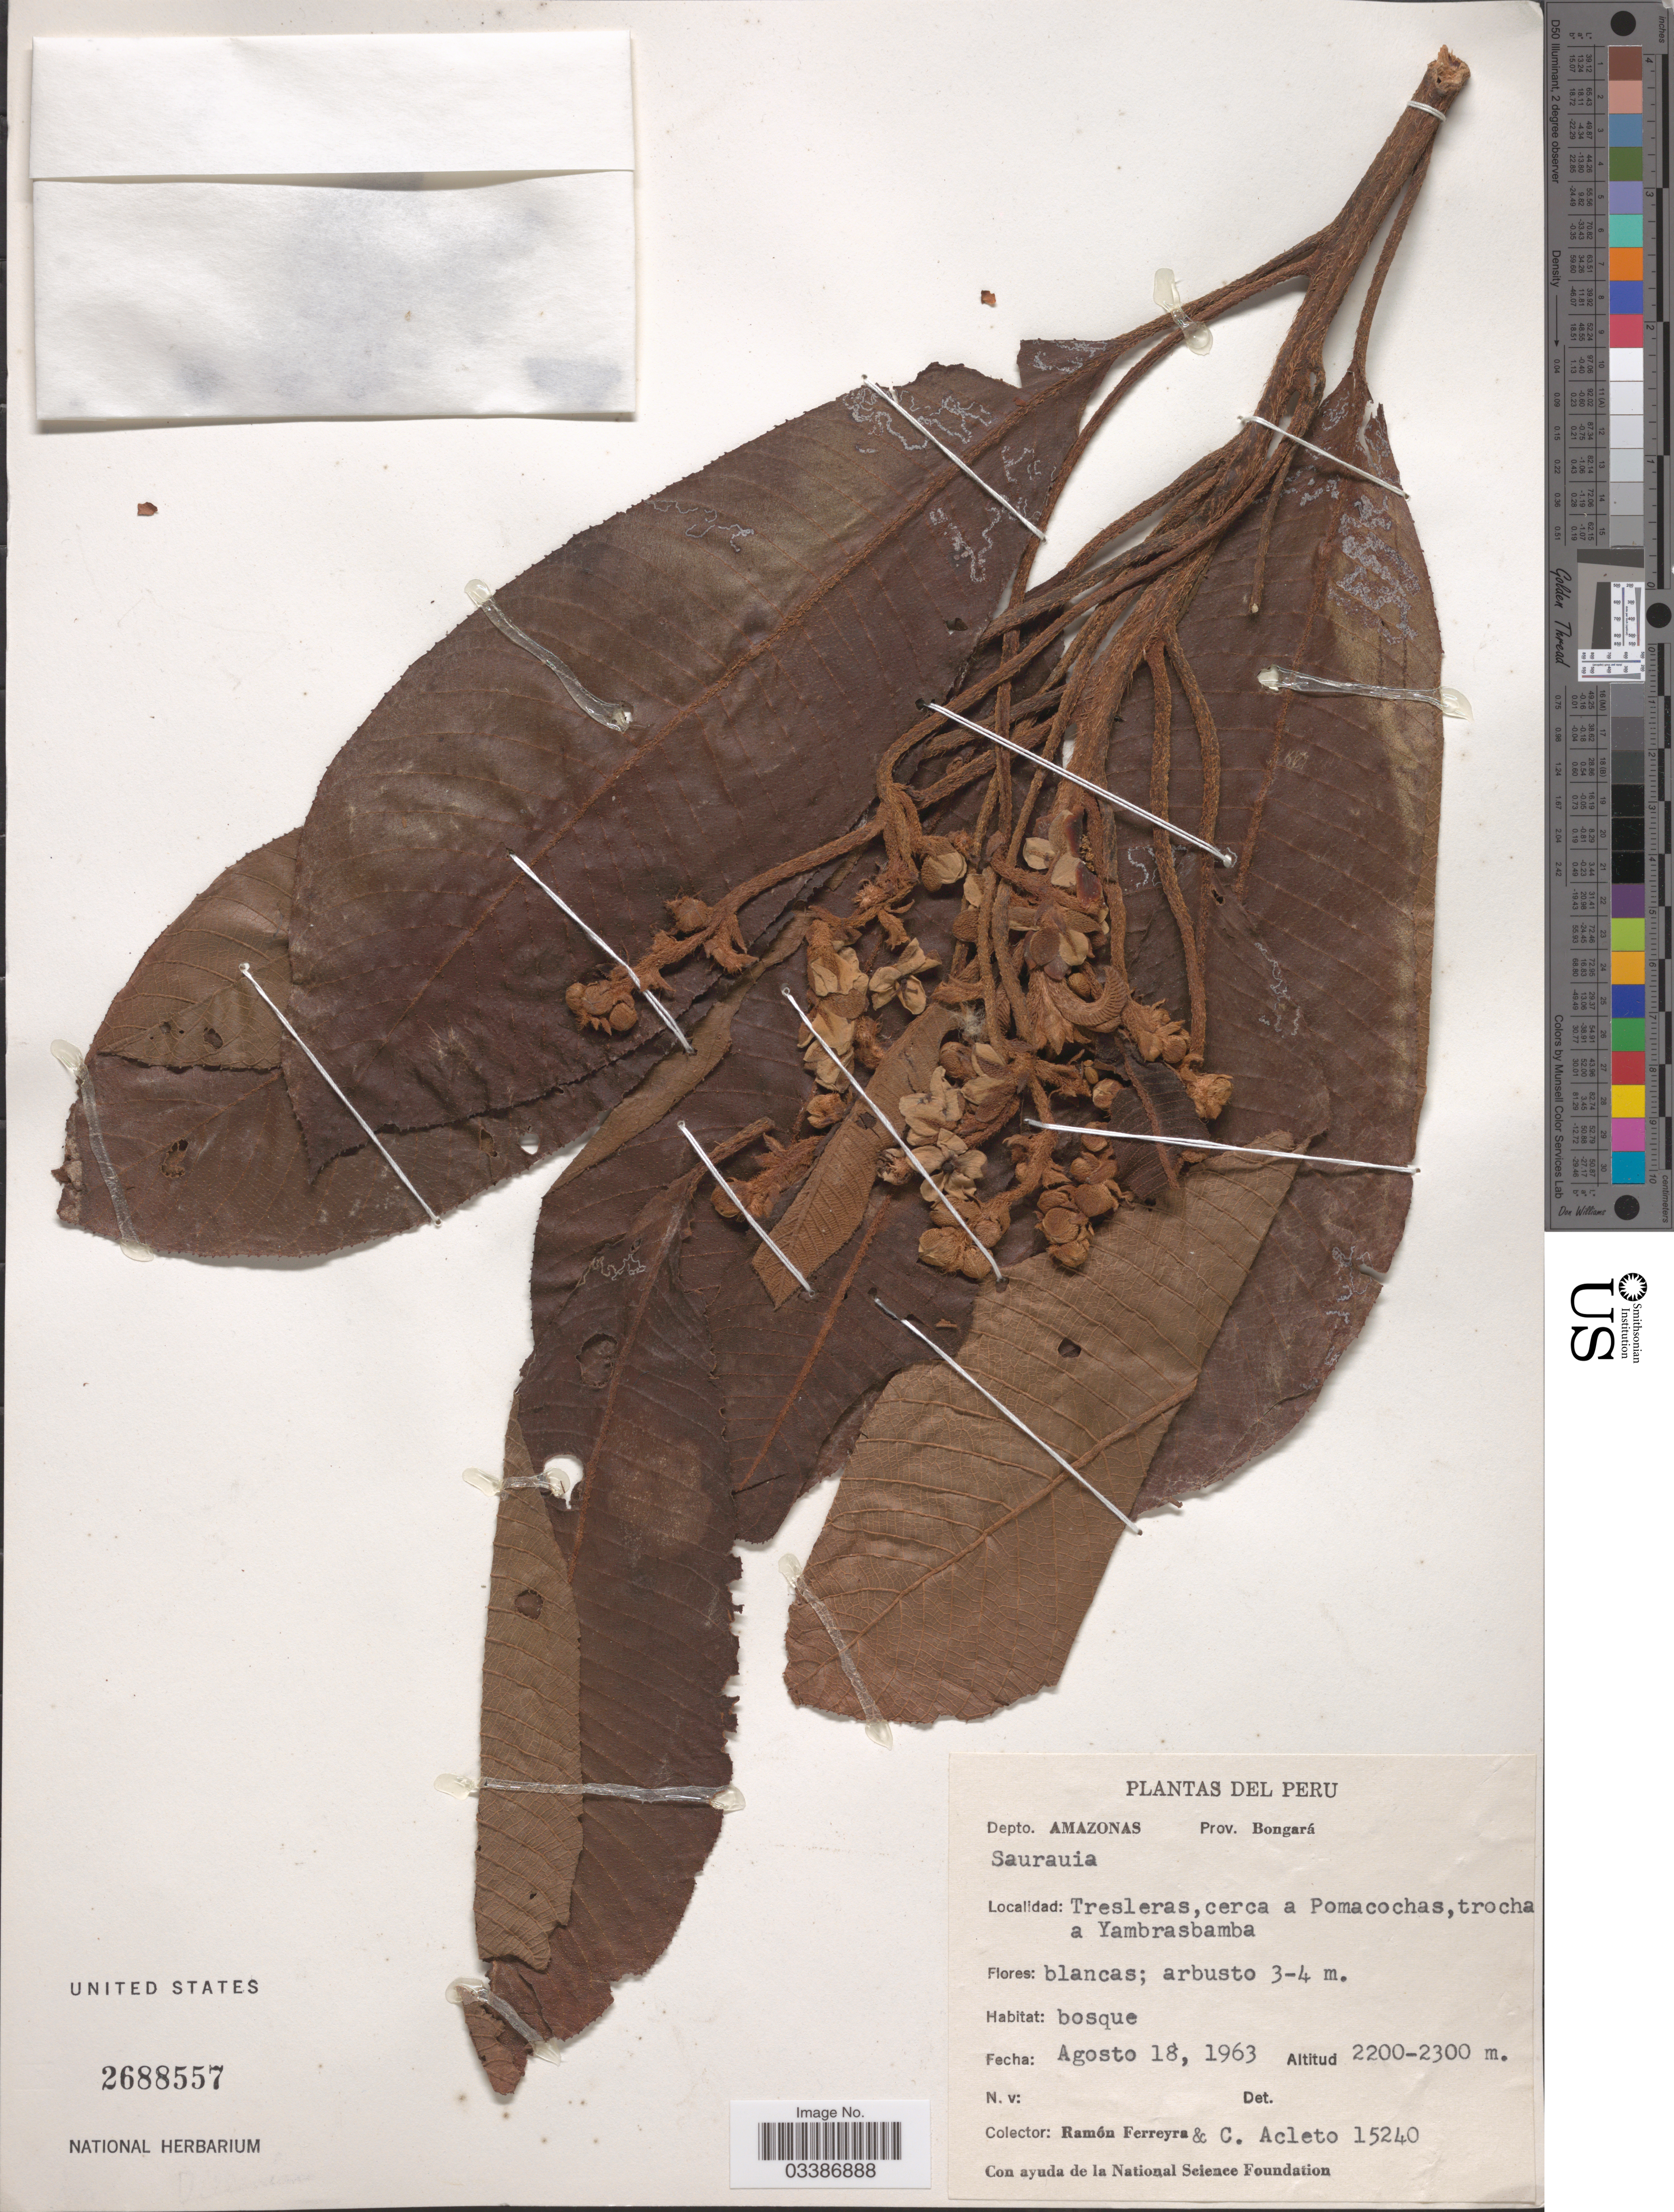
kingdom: Plantae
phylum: Tracheophyta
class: Magnoliopsida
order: Ericales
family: Actinidiaceae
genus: Saurauia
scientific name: Saurauia sp.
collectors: R. A. Ferreyra & C. Acleto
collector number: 15240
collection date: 1963-08-18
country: Peru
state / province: Amazonas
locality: Depto. Amazonas, Prov. Bongará. Tresleras, cerca a Pomacochas, trocha a Yambrasbamba.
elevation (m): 2200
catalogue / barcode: US 2688557